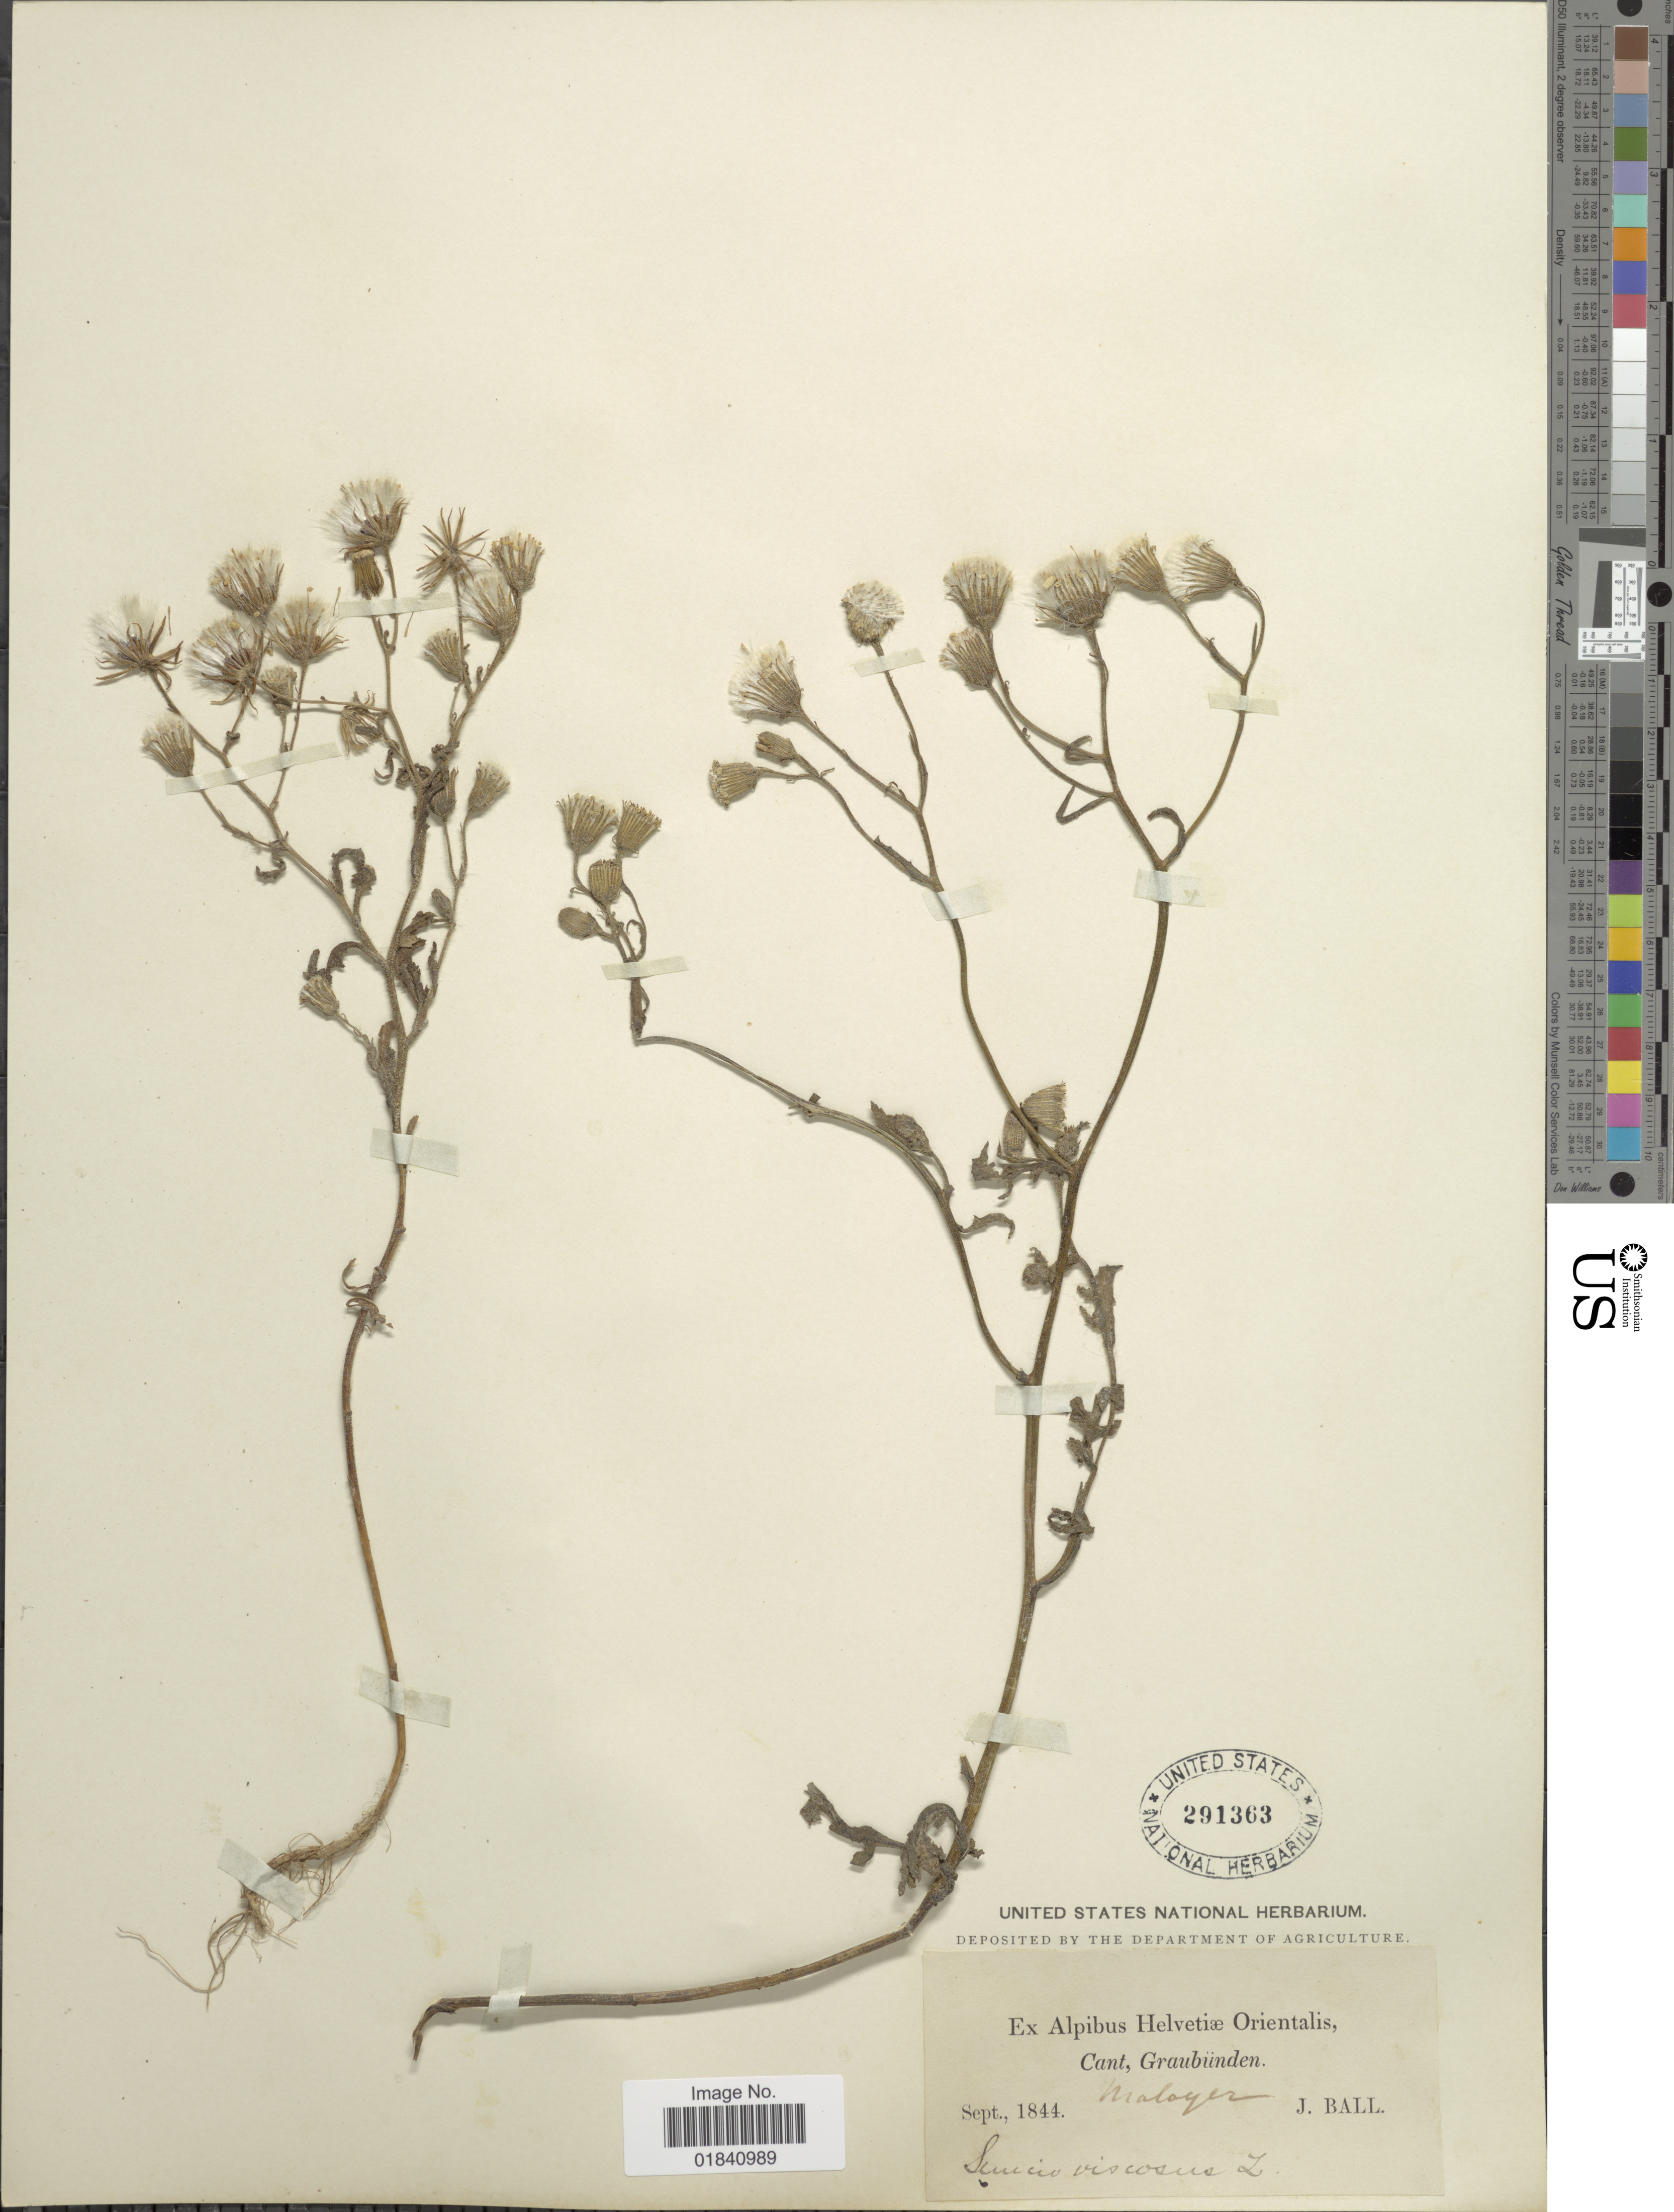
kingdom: Plantae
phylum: Tracheophyta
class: Magnoliopsida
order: Asterales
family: Asteraceae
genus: Senecio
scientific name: Senecio viscosus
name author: L.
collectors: J. Ball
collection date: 1844-09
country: Switzerland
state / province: Graubunden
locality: Ex Alpibus Helvetiae Orientalis, Cant. Maloyer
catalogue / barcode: US 291363